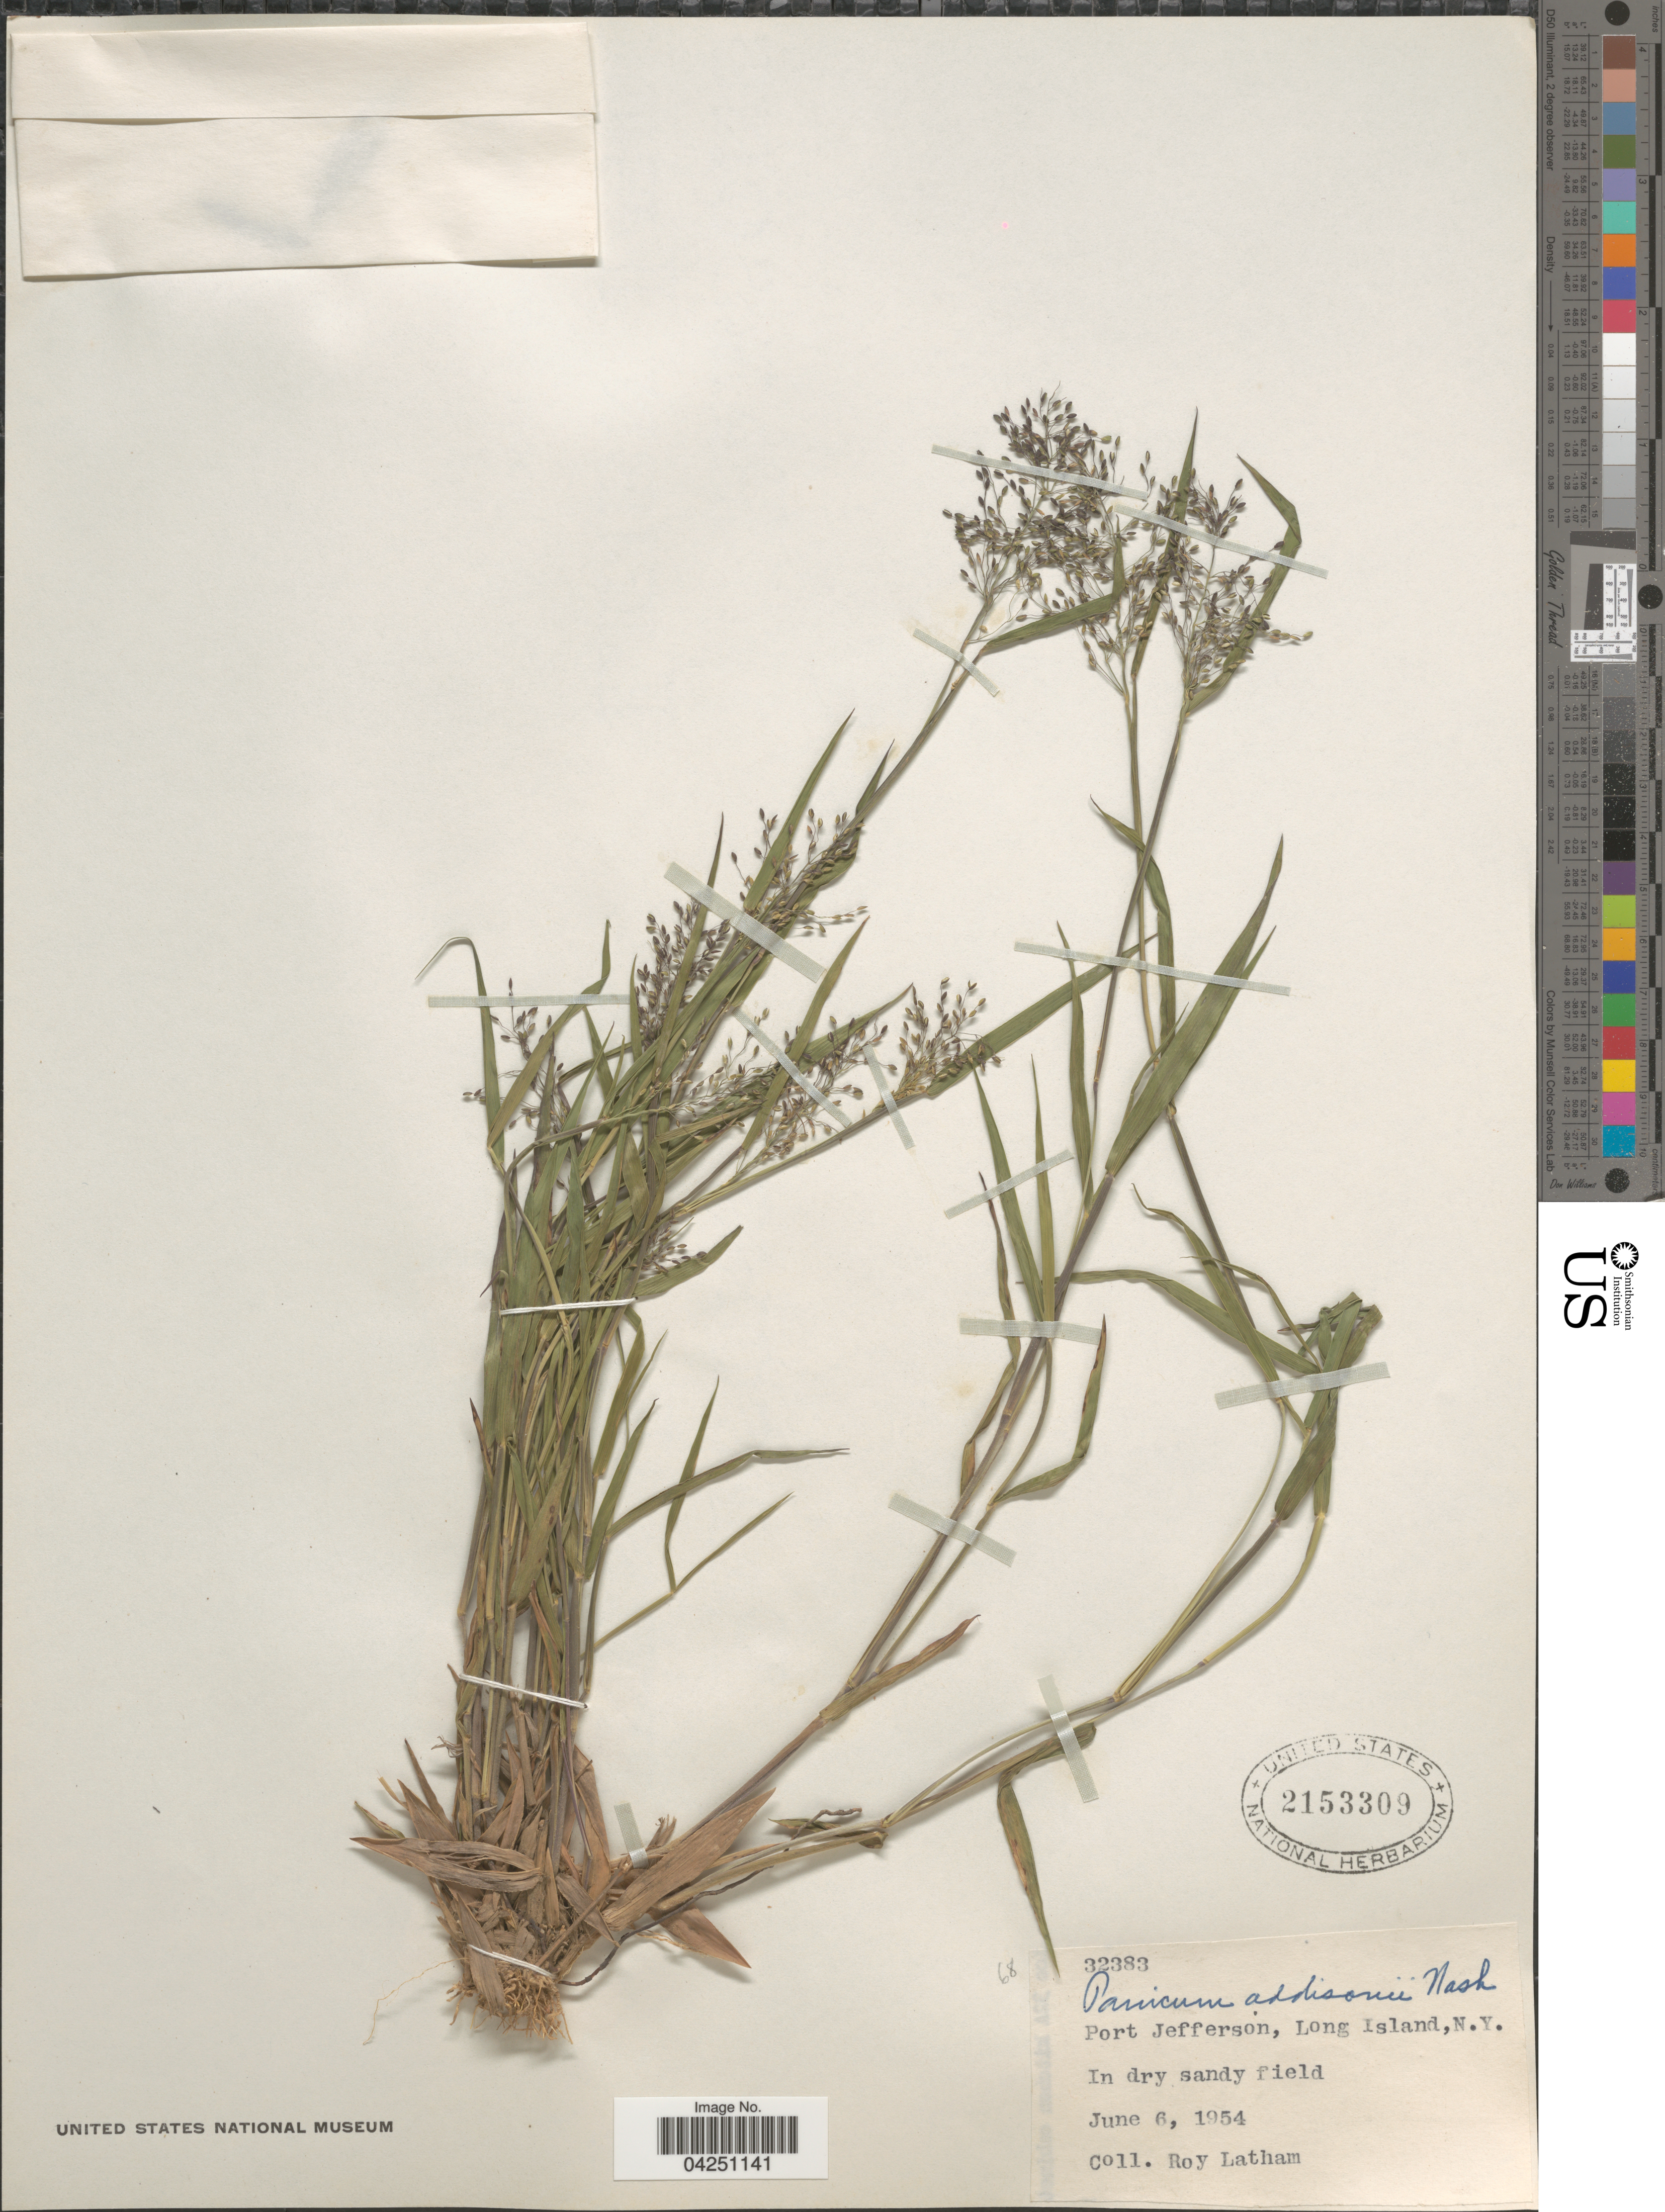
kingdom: Plantae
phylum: Tracheophyta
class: Liliopsida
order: Poales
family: Poaceae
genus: Dichanthelium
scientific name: Dichanthelium acuminatum var. acuminatum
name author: (Sw.) Gould & C.A. Clark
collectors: R. Latham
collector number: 32383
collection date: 1954-06-06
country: United States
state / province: New York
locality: Port Jefferson, Long Island.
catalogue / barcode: US 2153309